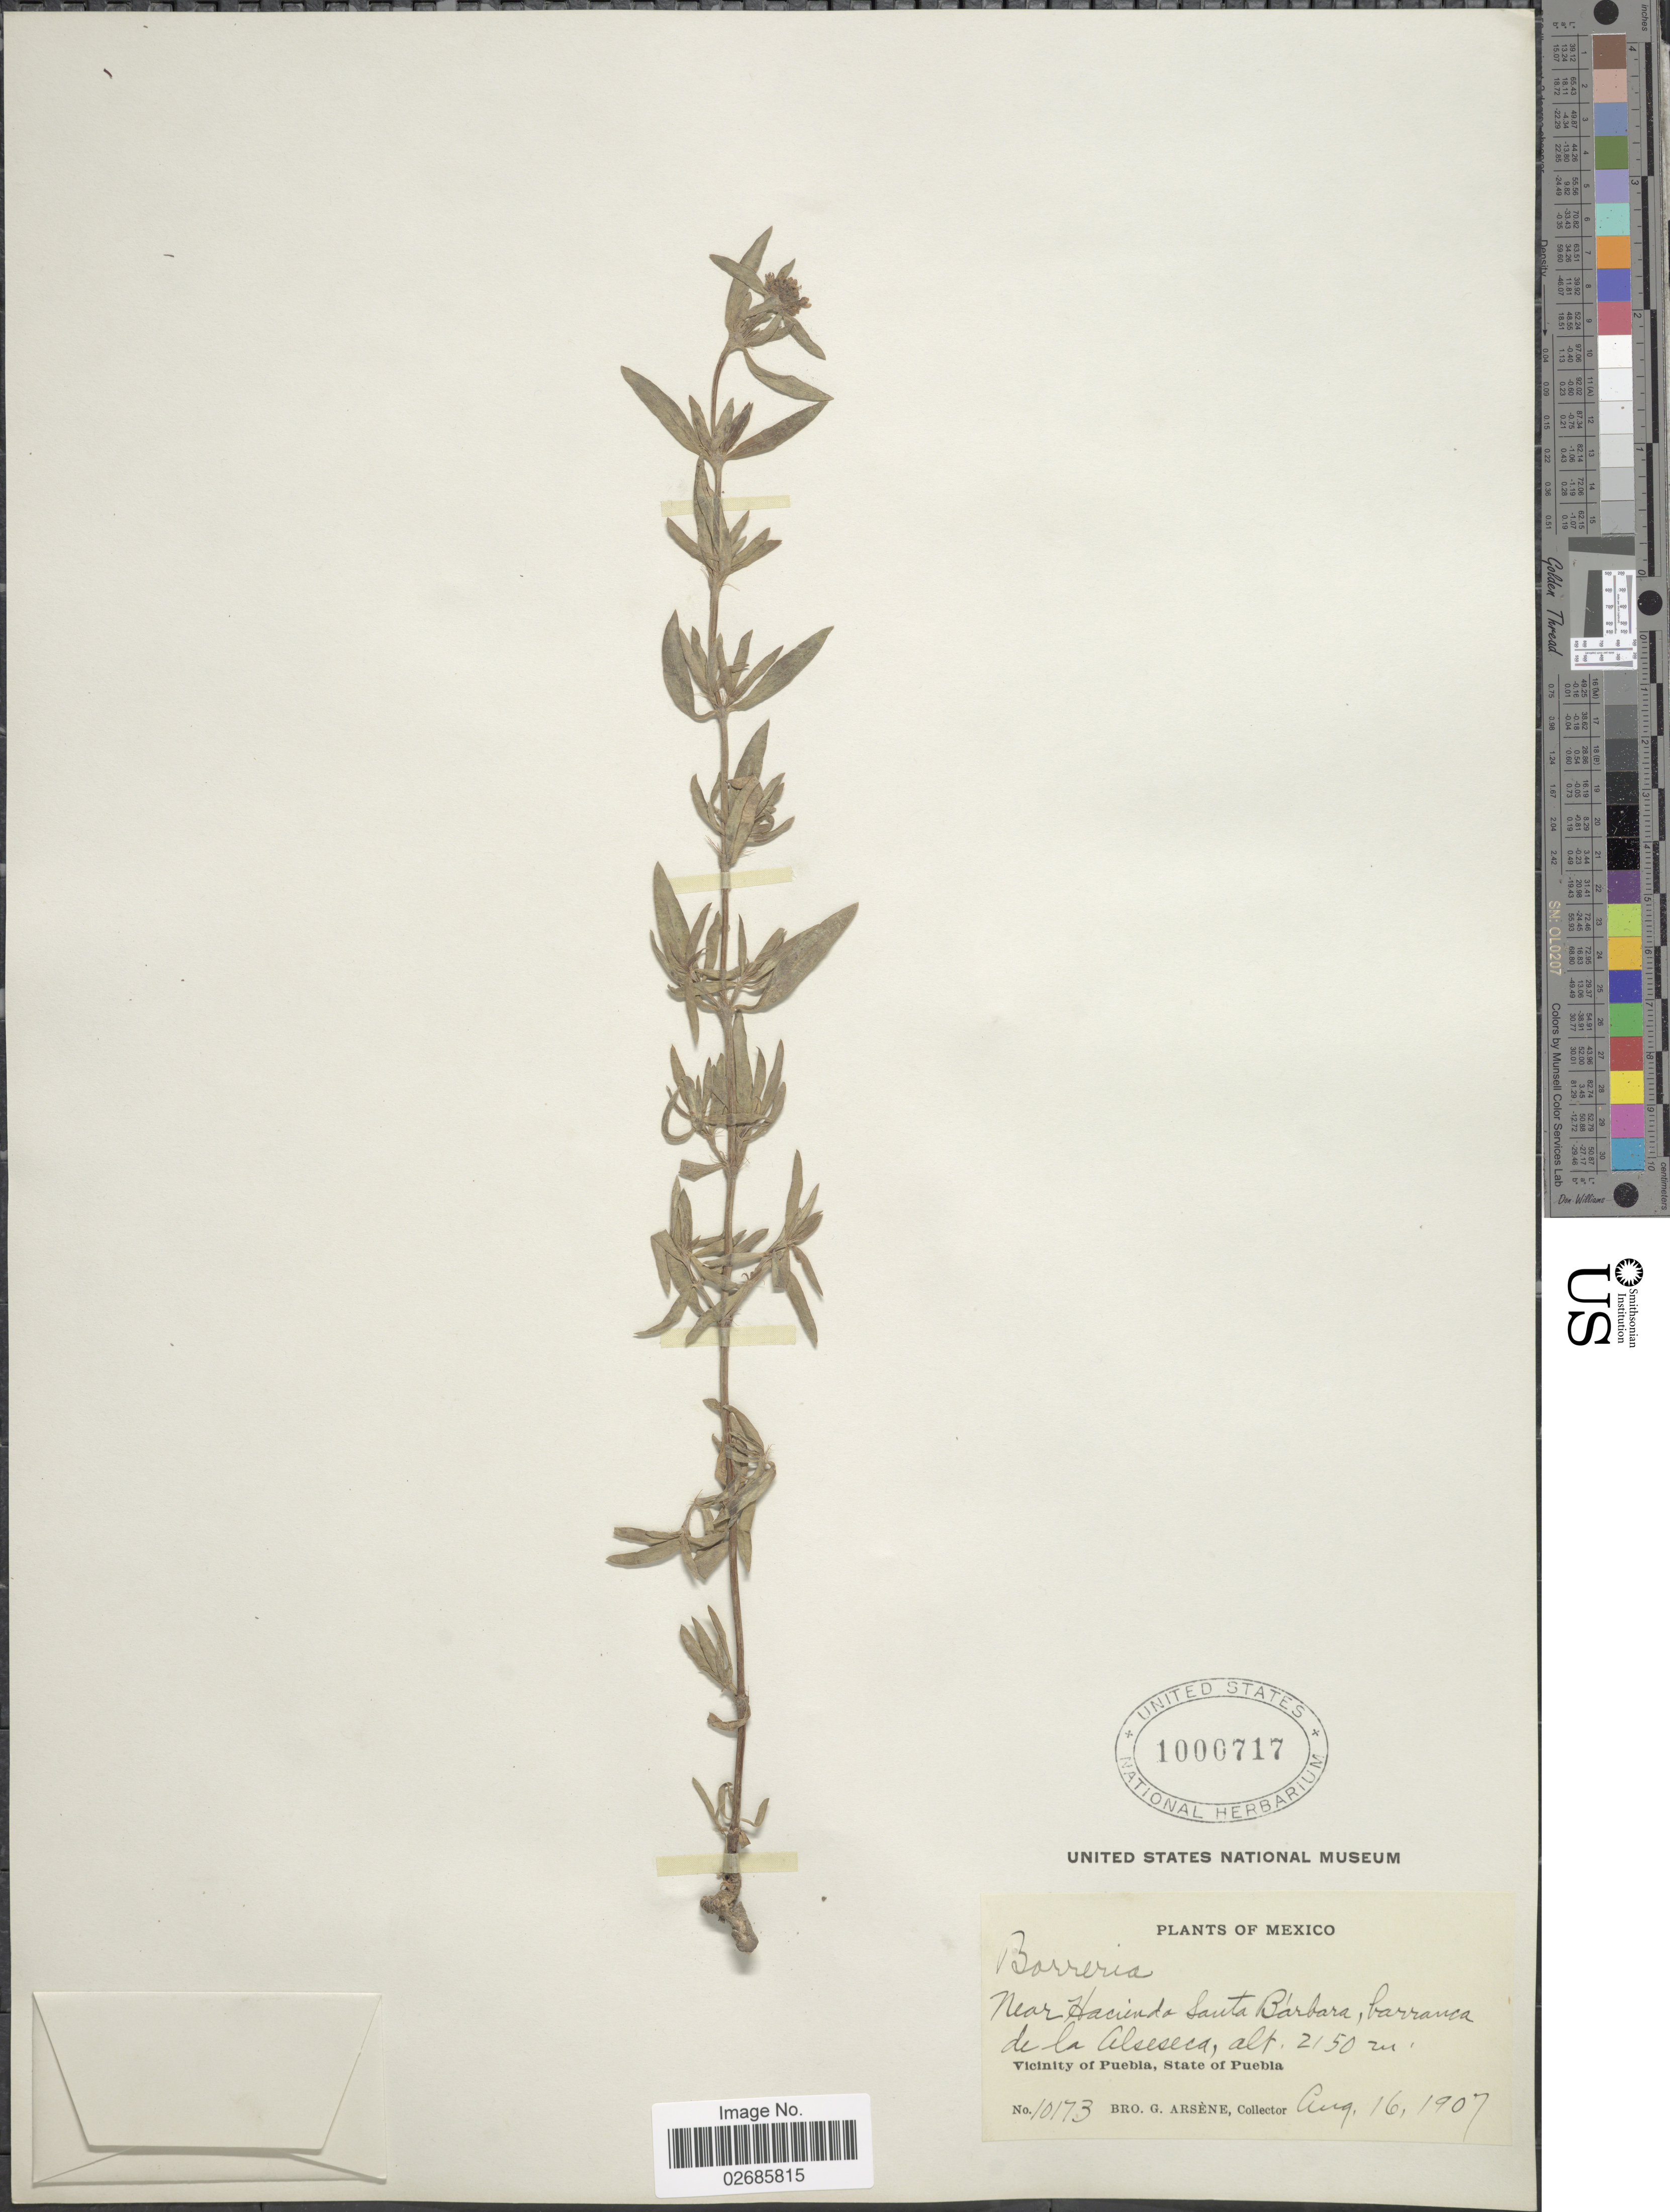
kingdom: Plantae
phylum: Tracheophyta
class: Magnoliopsida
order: Gentianales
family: Rubiaceae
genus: Borreria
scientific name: Borreria sp.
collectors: Bro. G. Arsène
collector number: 10173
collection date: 1907-08-16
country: Mexico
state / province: Puebla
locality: Near Hacienda Santa Bárbara, barranca de la Alseseca, Vicinity of Puebla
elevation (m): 2150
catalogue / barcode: US 1000717